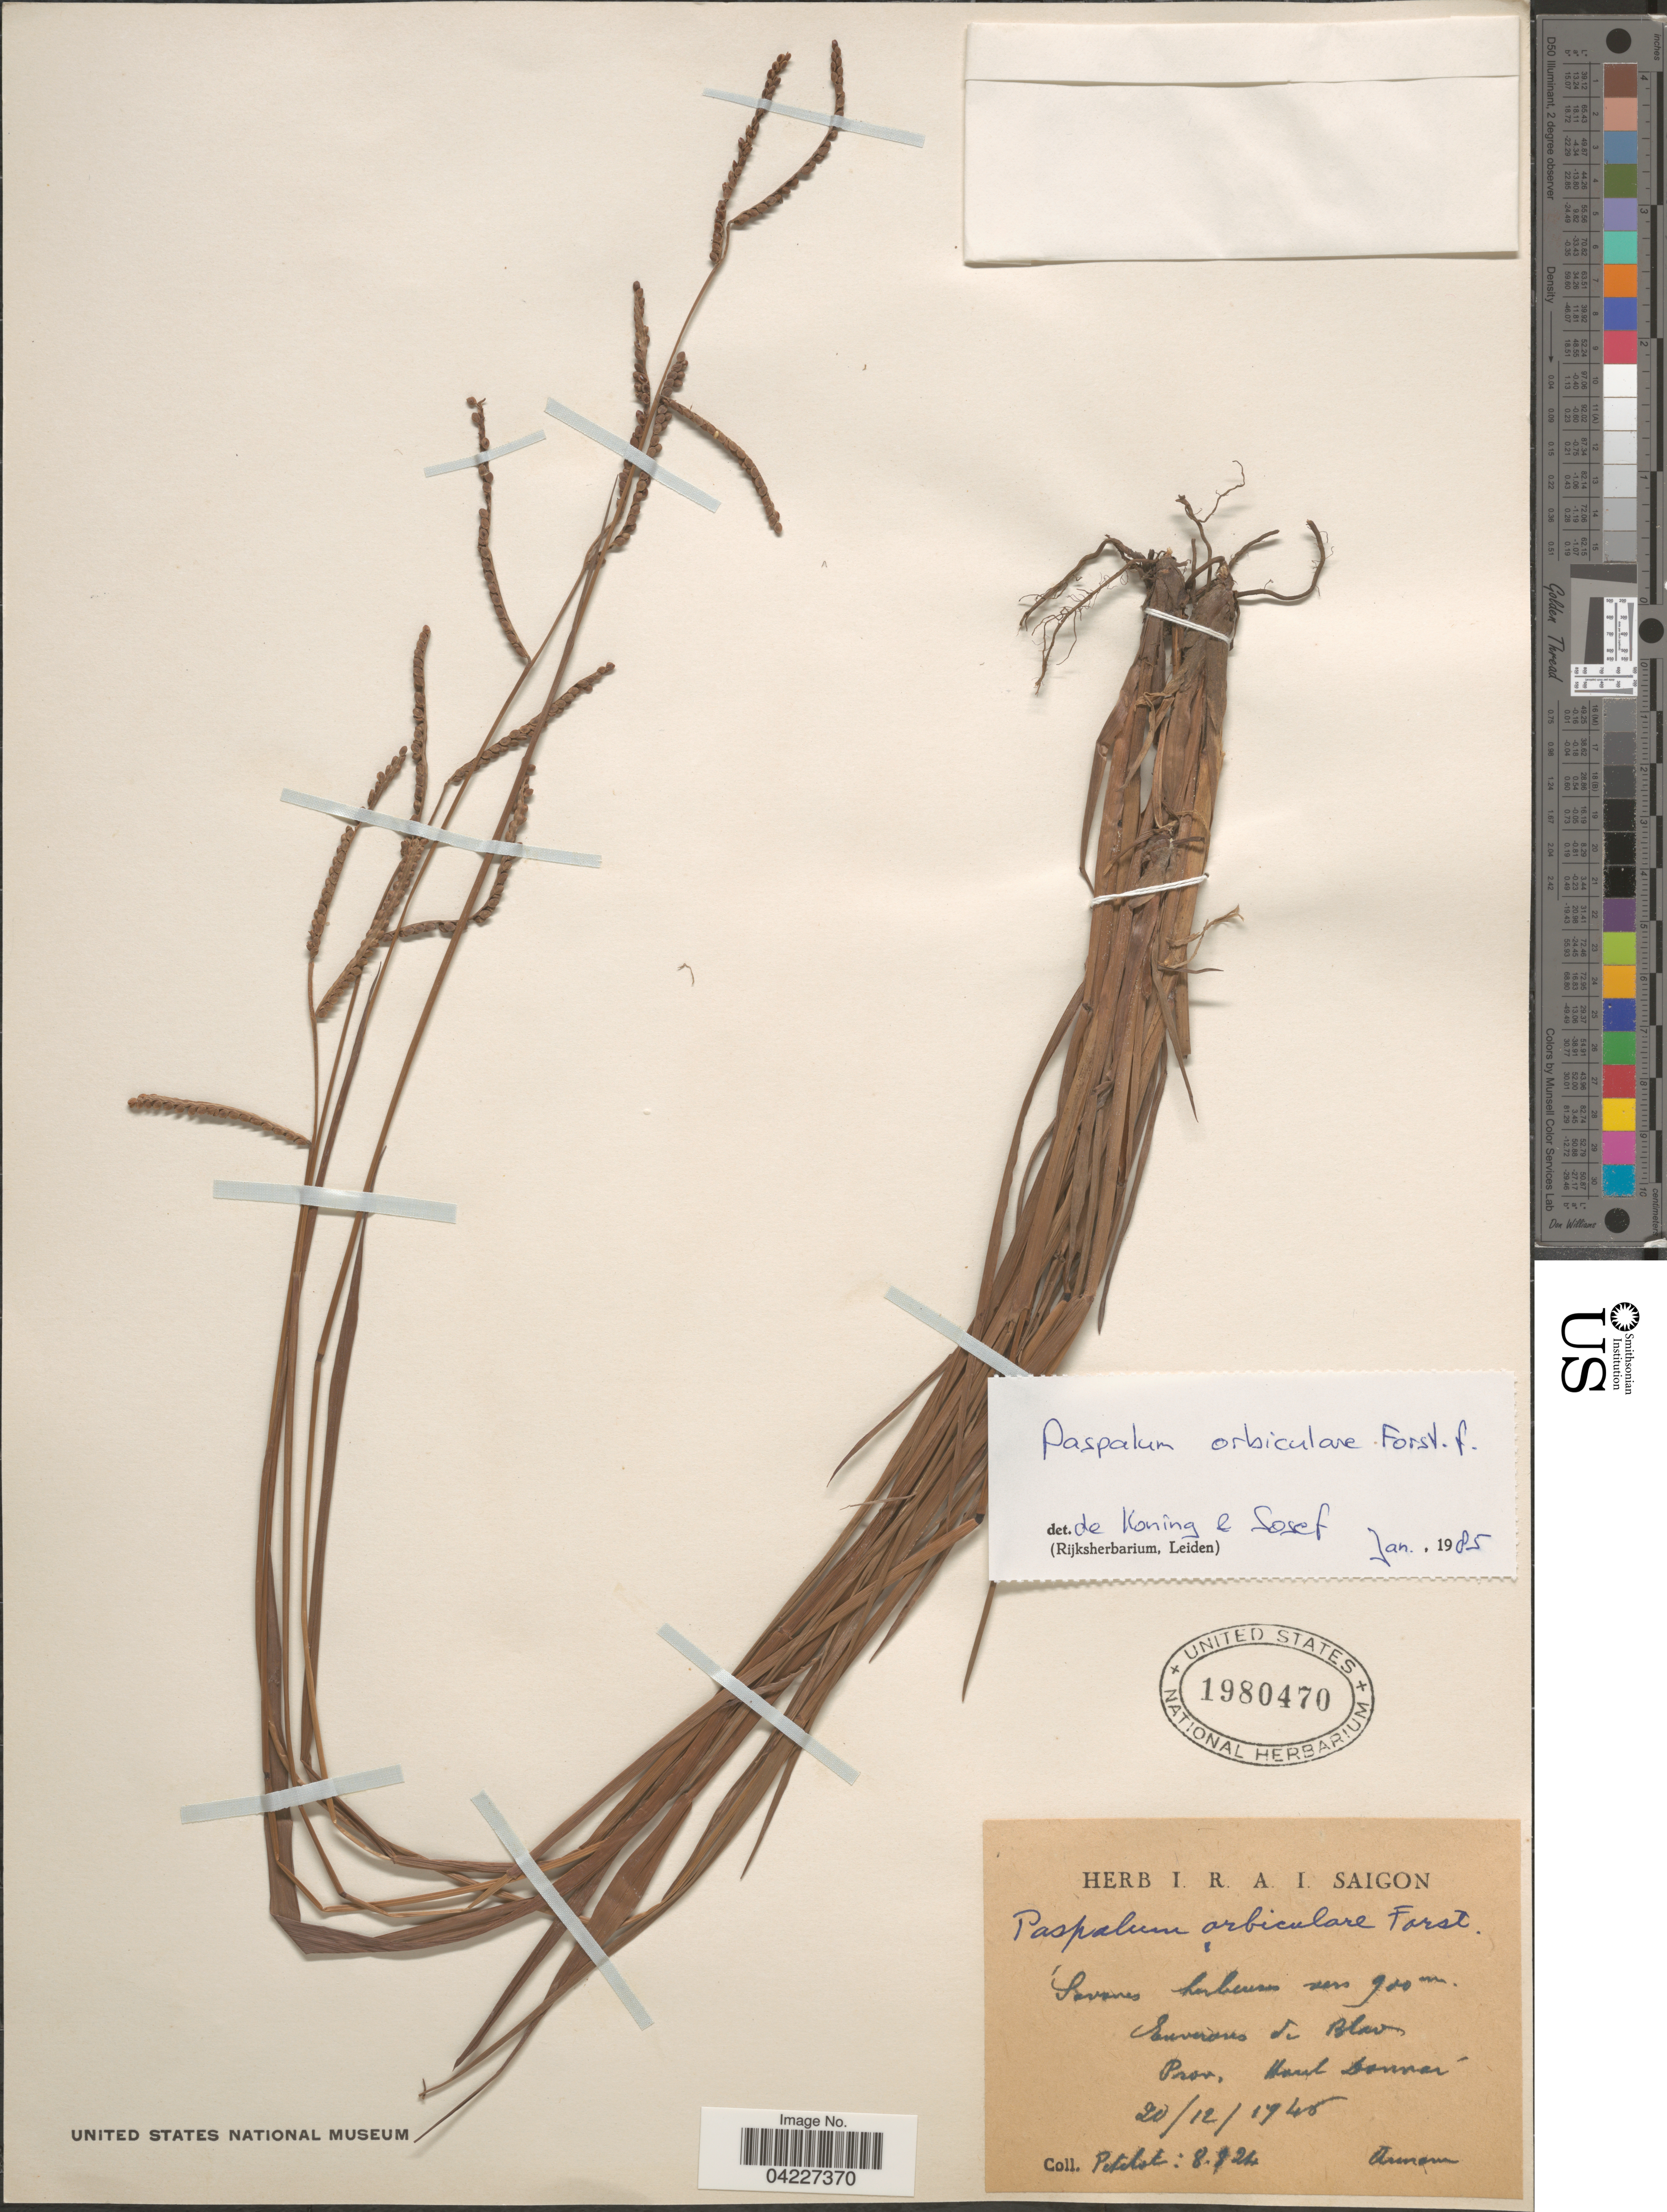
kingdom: Plantae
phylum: Tracheophyta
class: Liliopsida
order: Poales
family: Poaceae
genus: Paspalum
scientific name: Paspalum orbiculare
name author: G. Forst.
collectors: Pételot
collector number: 8824*?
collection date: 1946-12-20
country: Vietnam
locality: Environs de [illegible text]. Prov. Haut Donnaí. Annam.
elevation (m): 900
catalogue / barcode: US 1980470